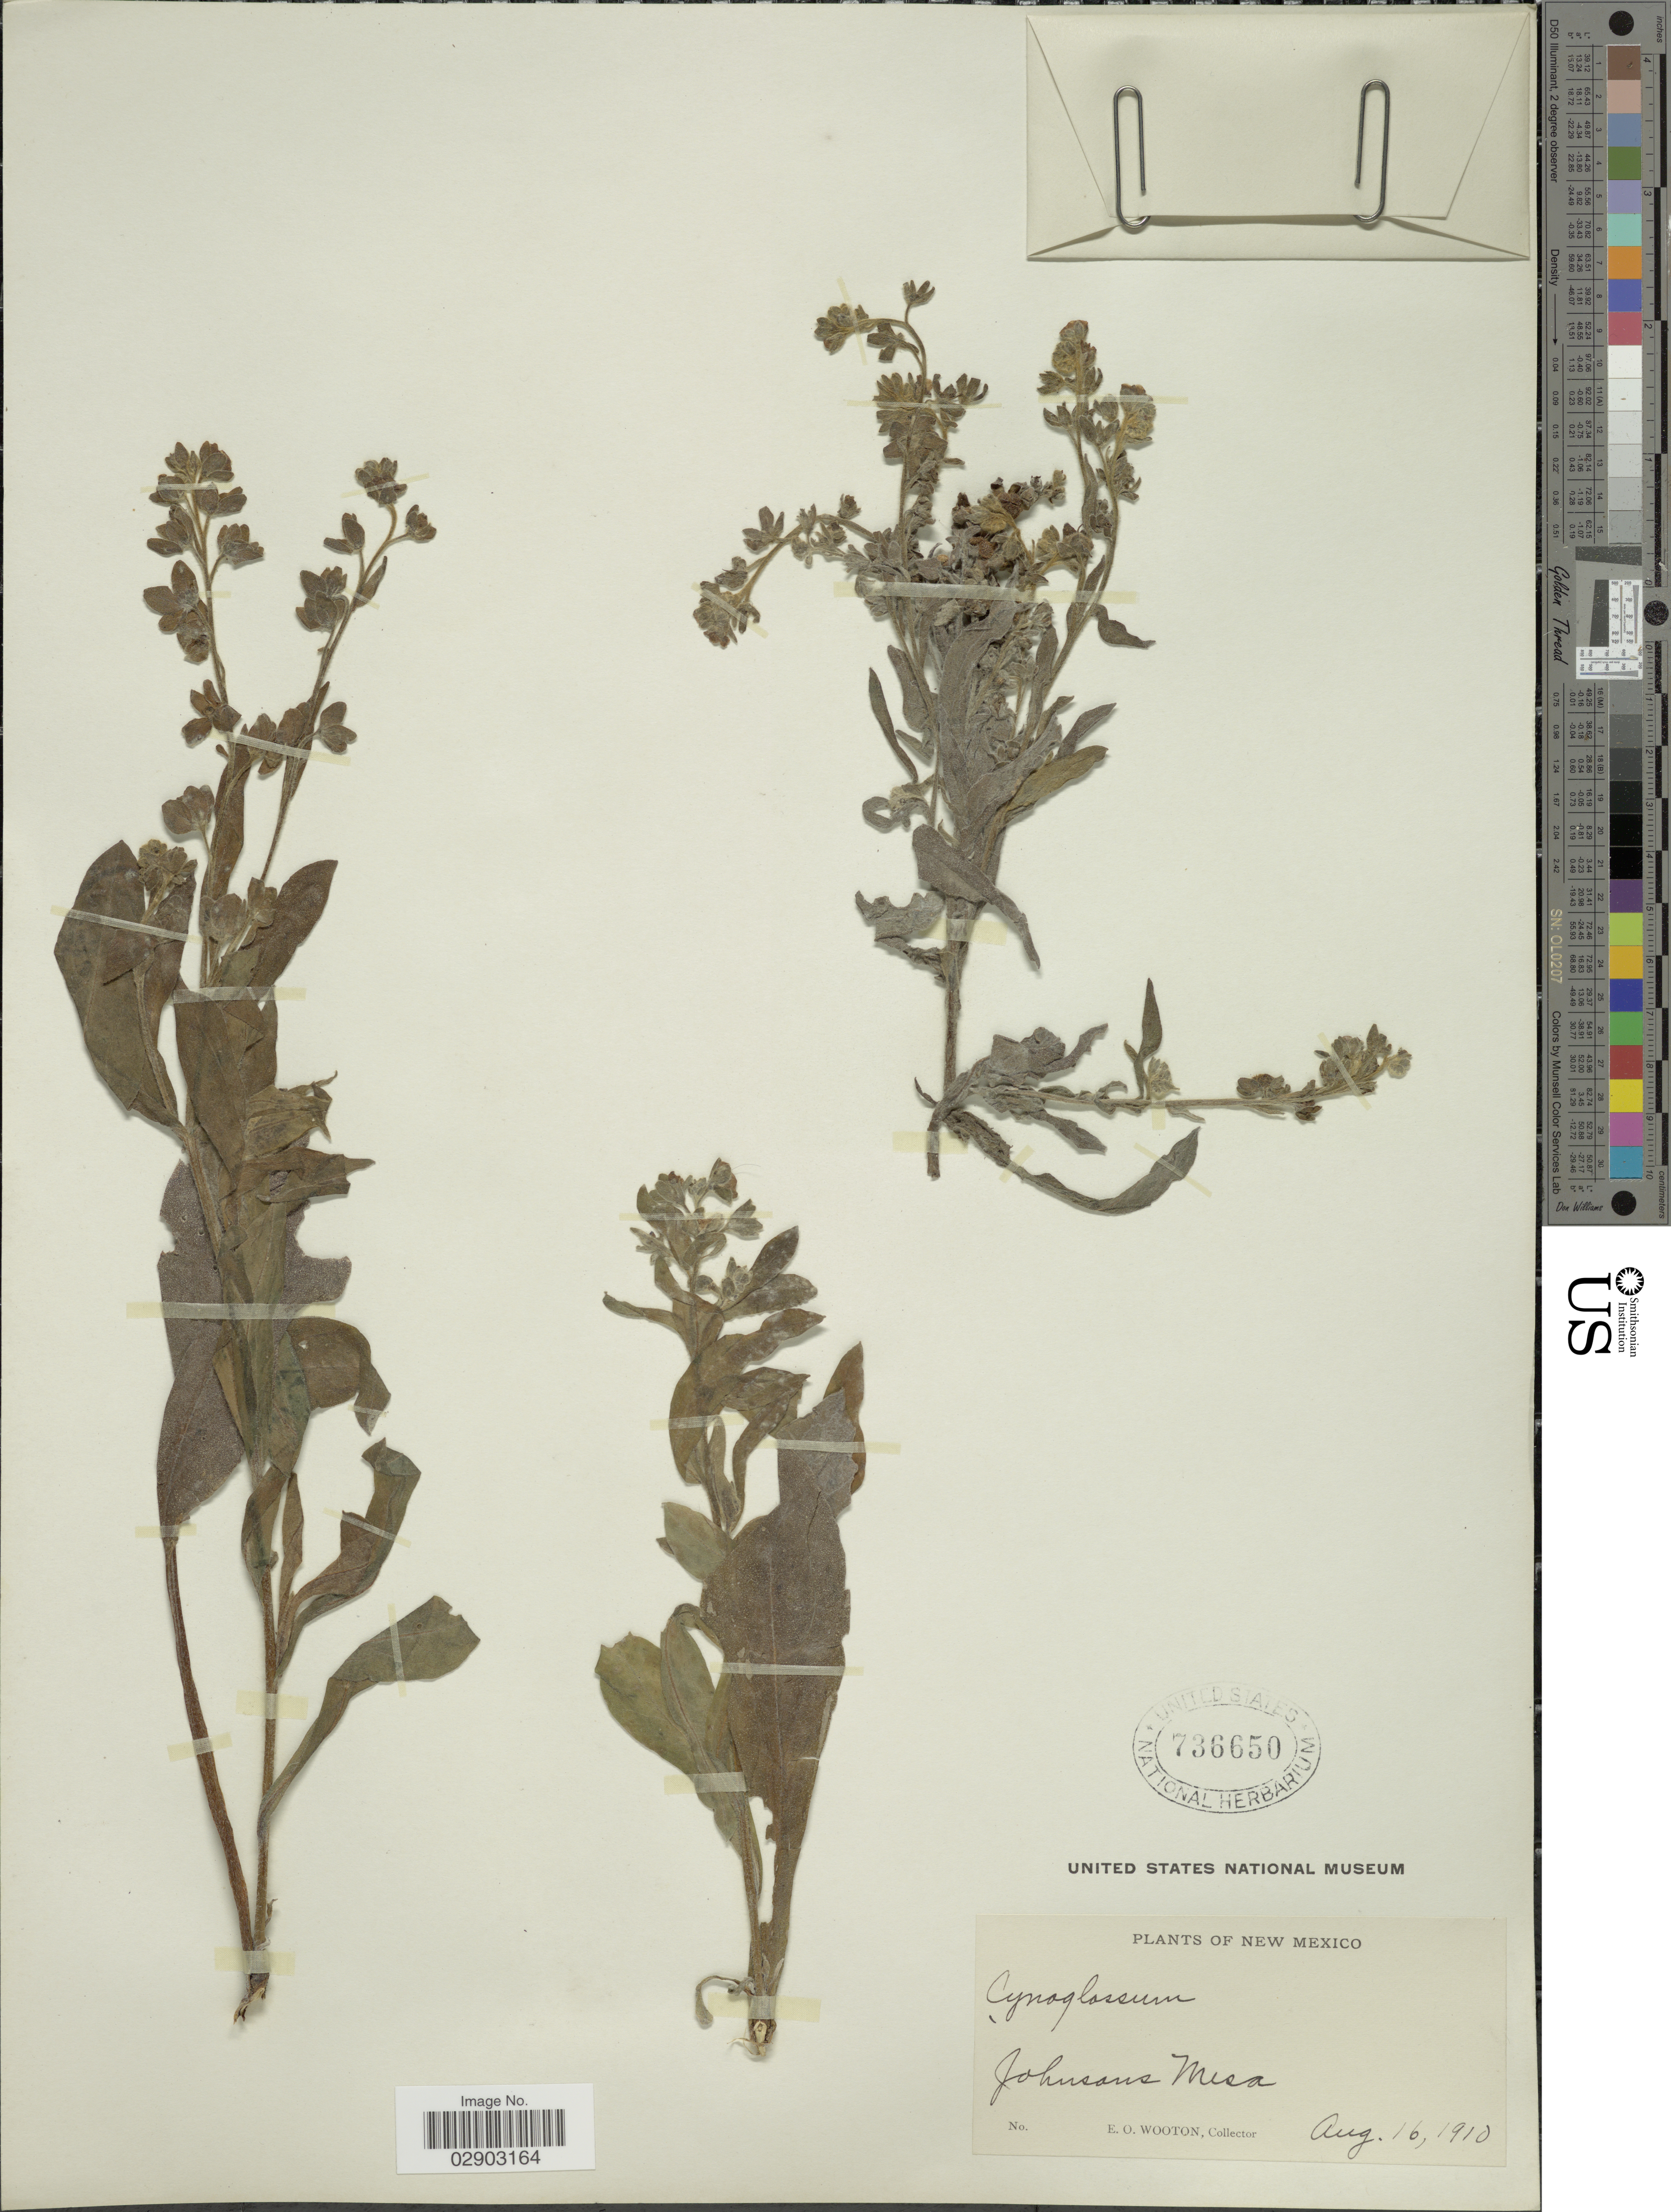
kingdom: Plantae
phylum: Tracheophyta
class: Magnoliopsida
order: Boraginales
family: Boraginaceae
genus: Cynoglossum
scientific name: Cynoglossum officinale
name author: L.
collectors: E. O. Wooton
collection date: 1910-08-16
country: United States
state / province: New Mexico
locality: Johnsons Mesa.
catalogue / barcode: US 736650